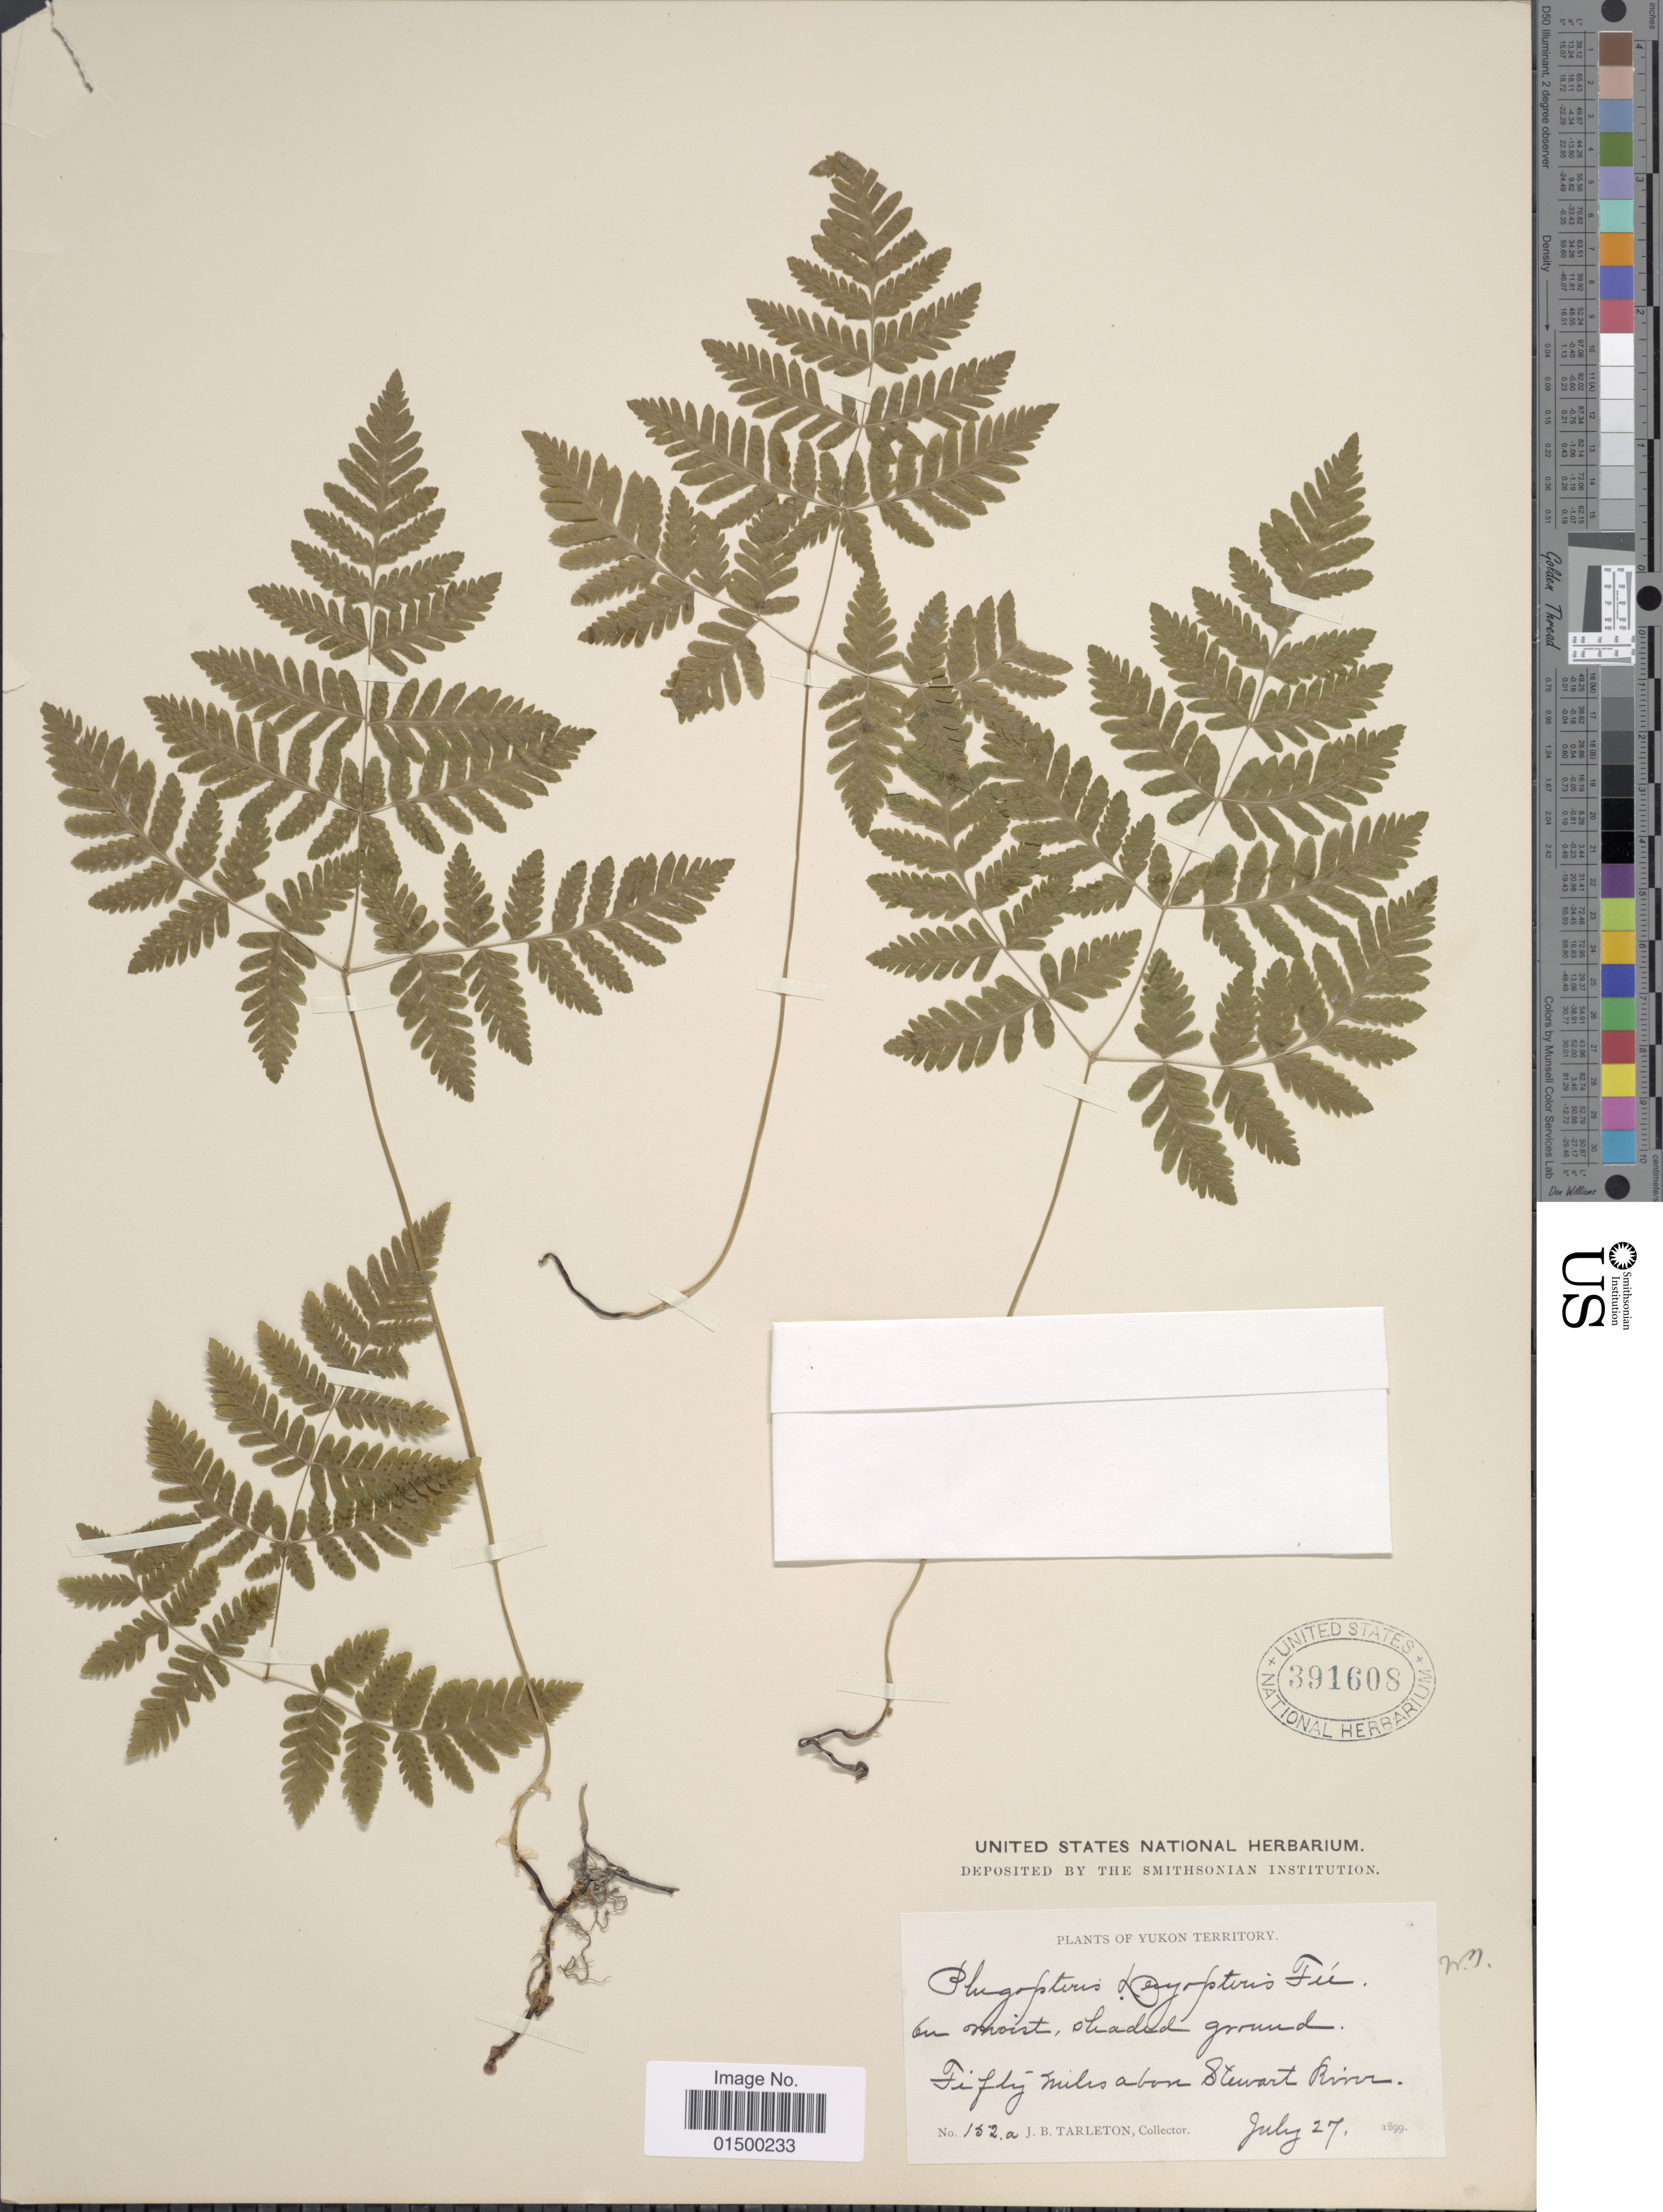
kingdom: Plantae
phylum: Tracheophyta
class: Polypodiopsida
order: Polypodiales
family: Cystopteridaceae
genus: Gymnocarpium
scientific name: Gymnocarpium disjunctum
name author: (Rupr.) Ching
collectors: J. Tarleton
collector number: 152a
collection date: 1899-07-27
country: Canada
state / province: Yukon Territory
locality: Fifty miles above Stewart River.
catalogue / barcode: US 391608